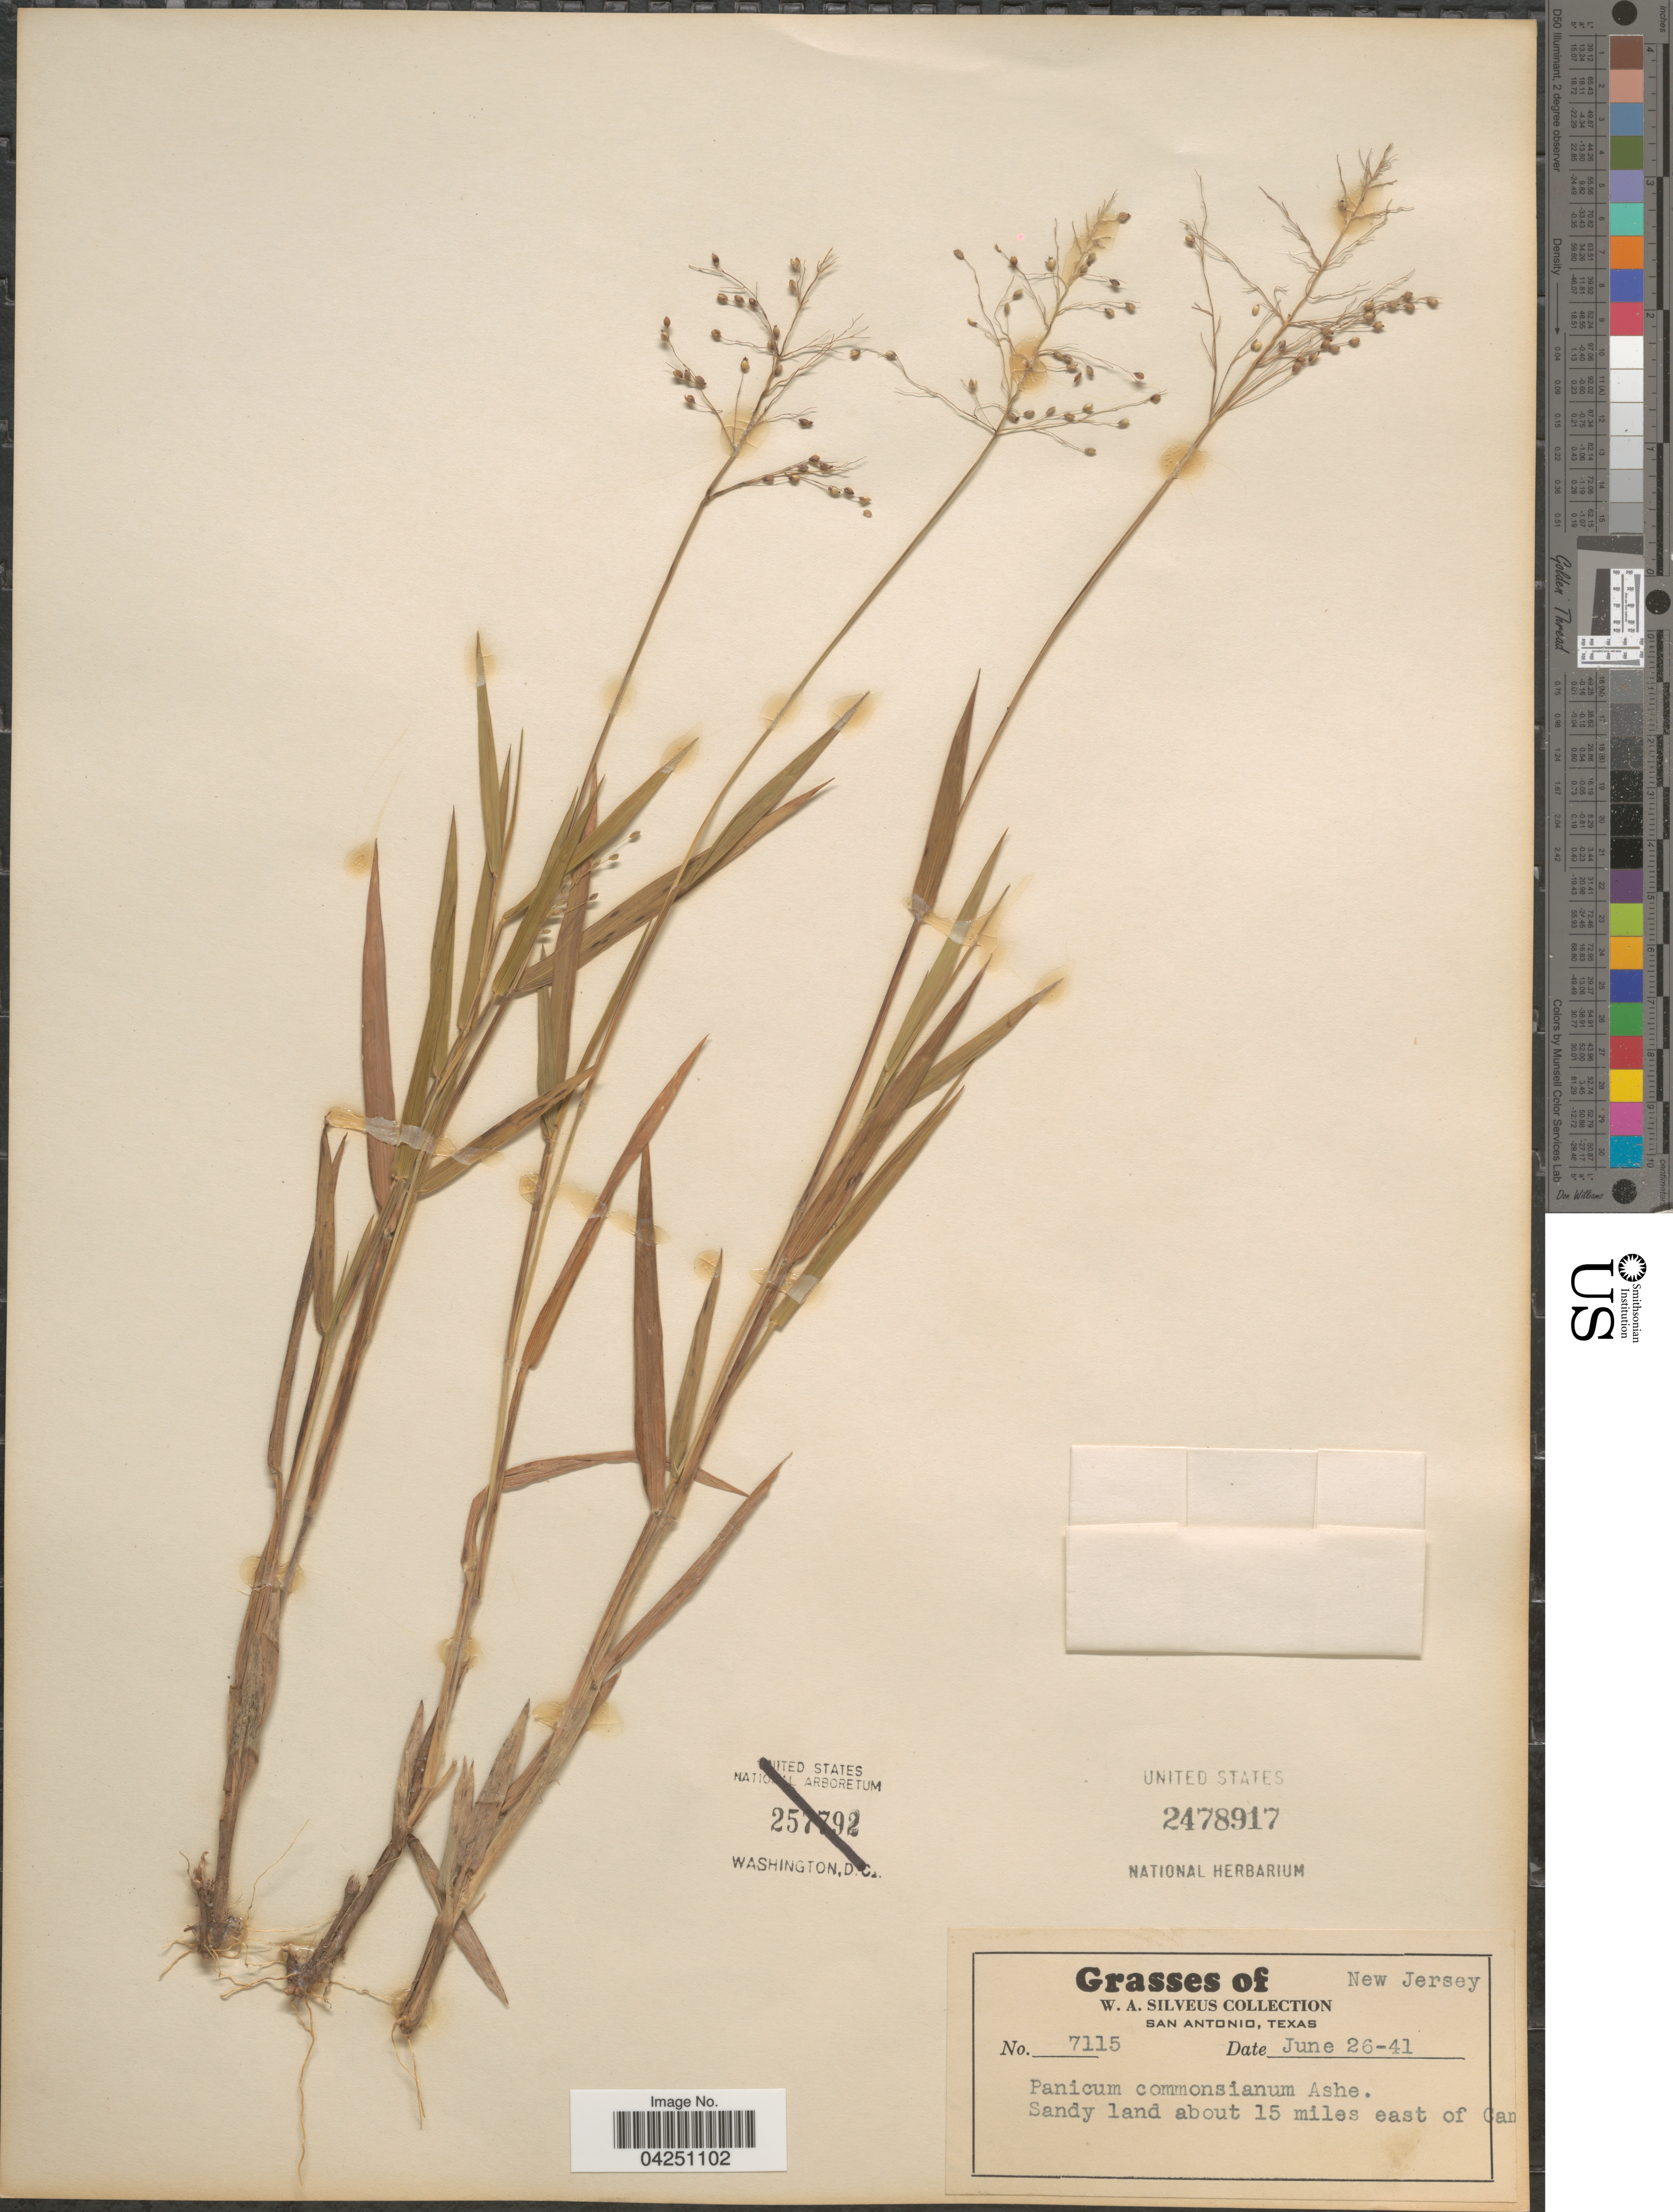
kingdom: Plantae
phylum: Tracheophyta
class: Liliopsida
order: Poales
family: Poaceae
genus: Dichanthelium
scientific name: Dichanthelium acuminatum var. acuminatum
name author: (Sw.) Gould & C.A. Clark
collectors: W. Silveus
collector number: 7115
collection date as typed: Transcribed d/m/y: 26/6/41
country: United States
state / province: New Jersey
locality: Sandy land about 15 miles east of Can [illegible text].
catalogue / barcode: US 2478917